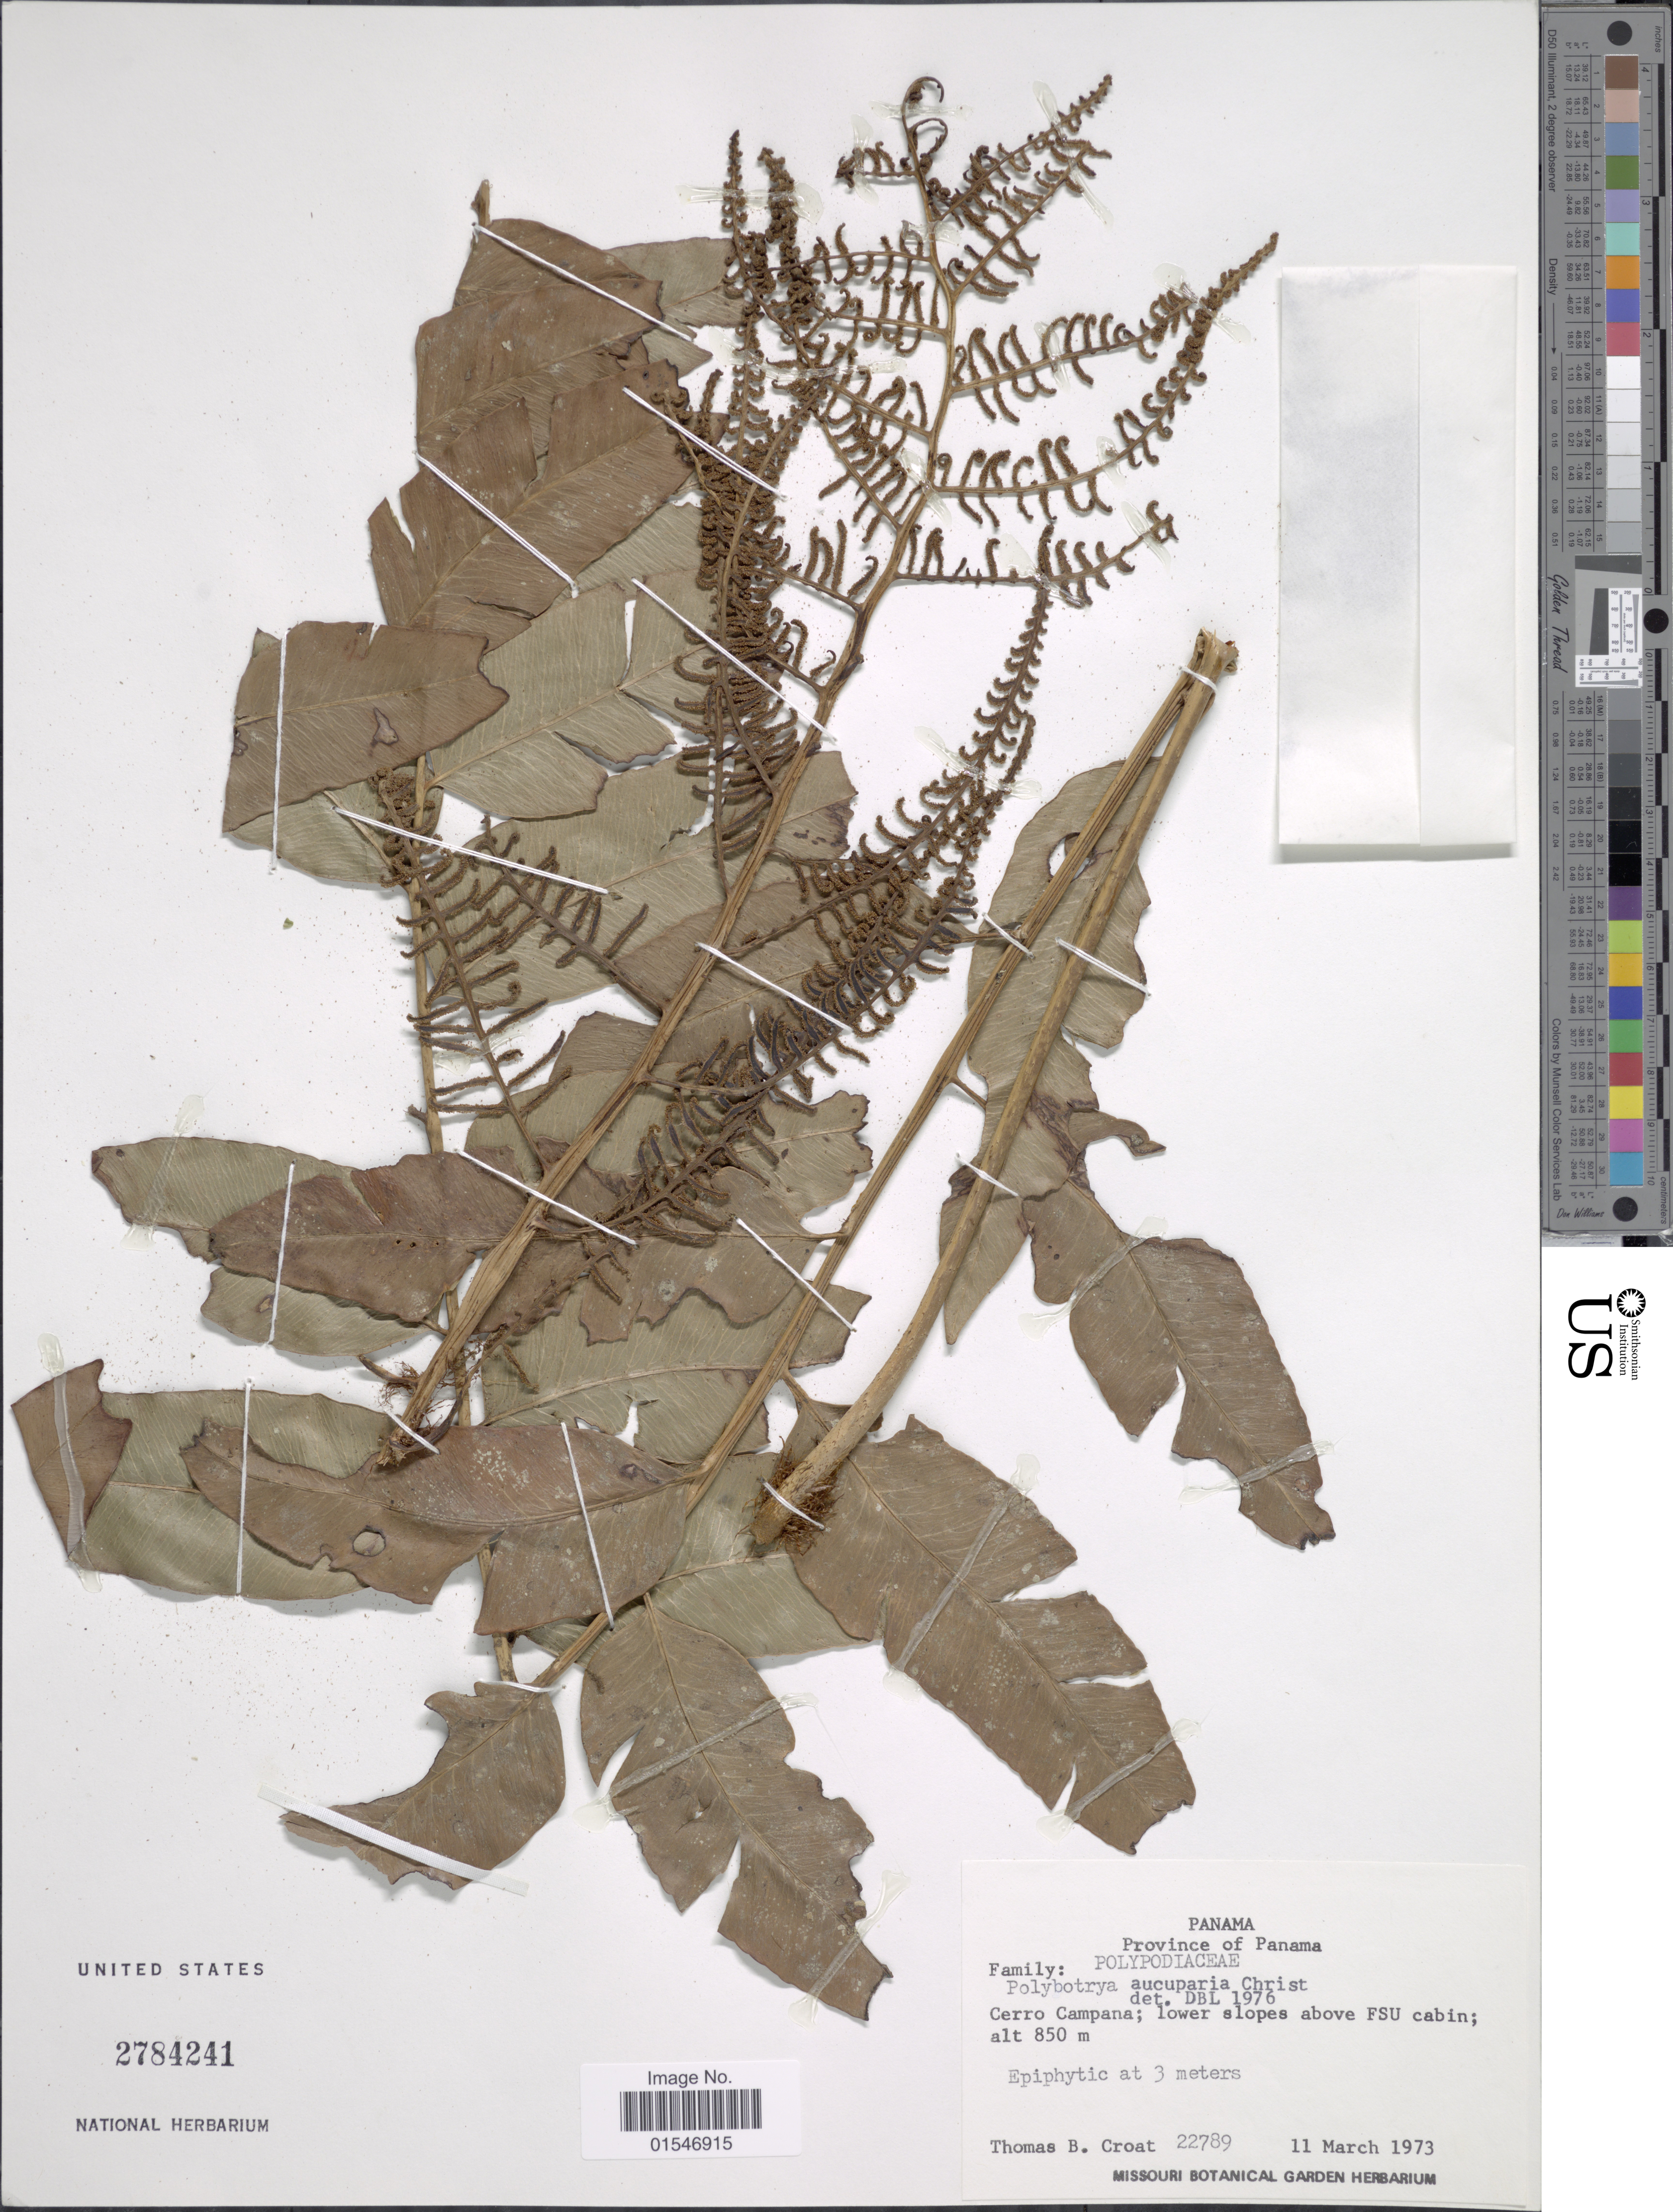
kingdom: Plantae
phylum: Tracheophyta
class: Polypodiopsida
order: Polypodiales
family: Dryopteridaceae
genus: Polybotrya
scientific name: Polybotrya aucuparia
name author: Christ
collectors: T. B. Croat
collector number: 22789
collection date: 1973-03-11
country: Panama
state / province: Panamá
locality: Panama. Province of Panama, Cerro Campana; lower slopes above FSU cabin.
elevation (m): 850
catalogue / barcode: US 2784241